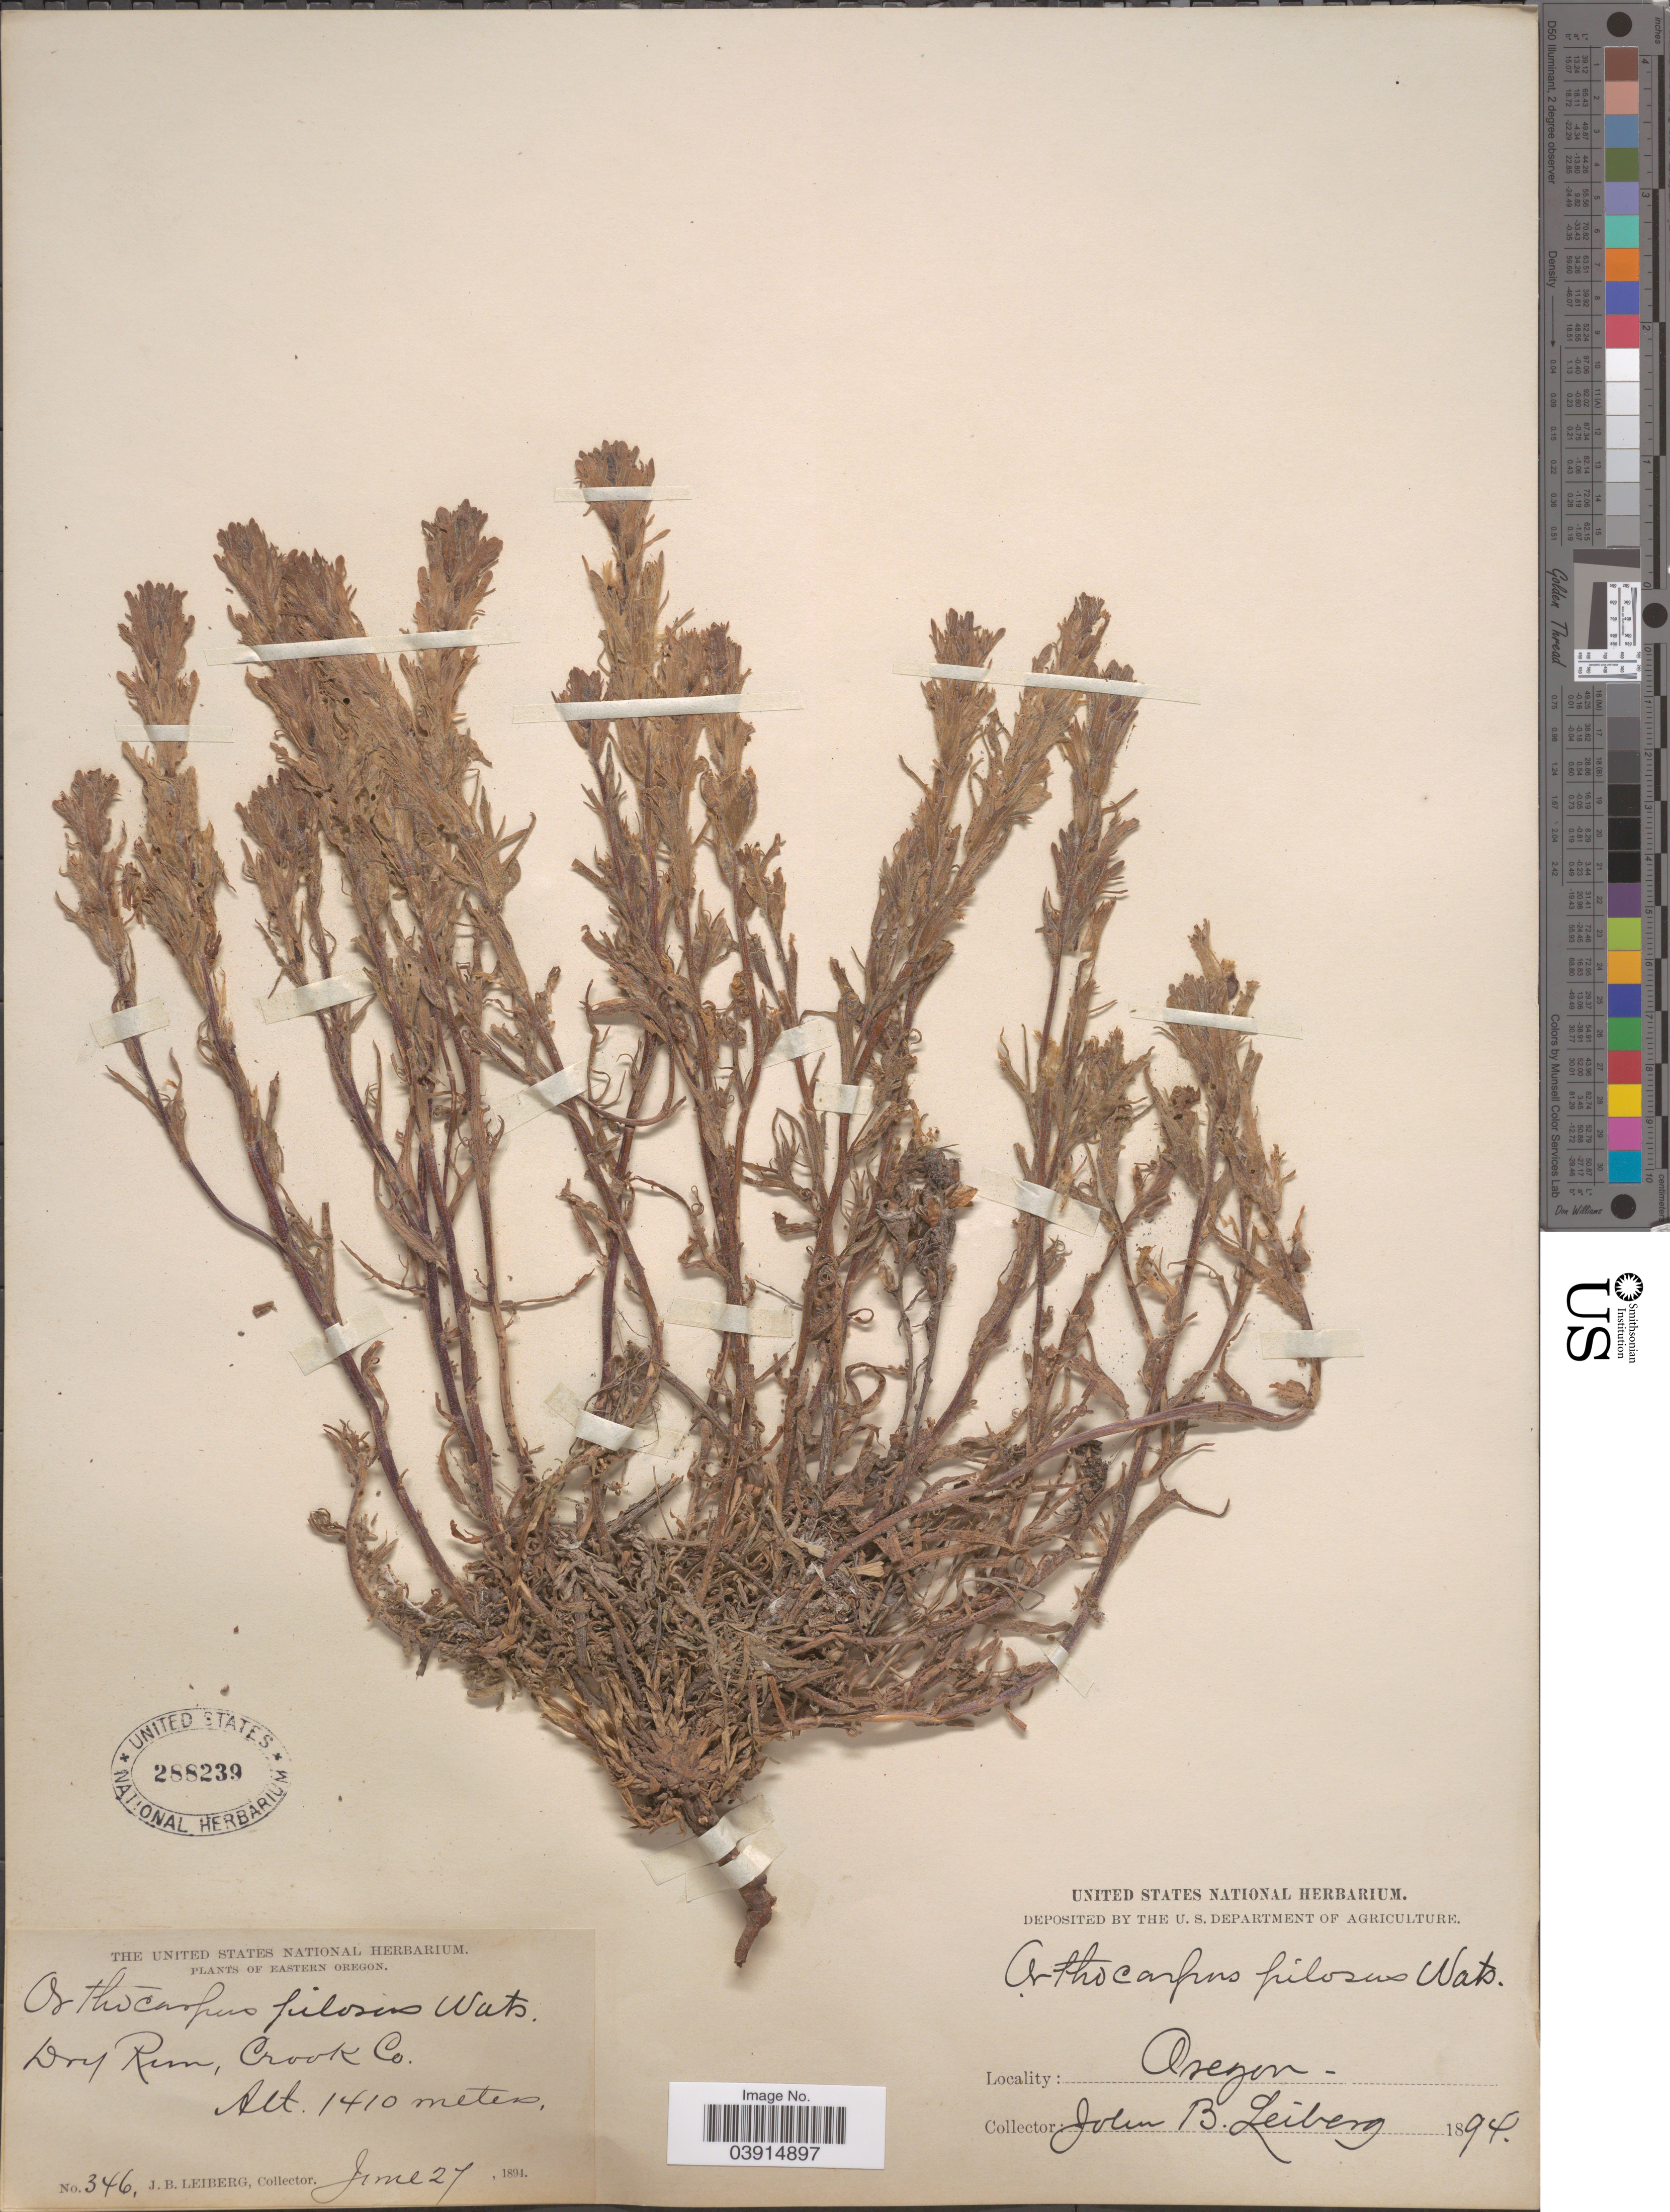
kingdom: Plantae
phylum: Tracheophyta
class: Magnoliopsida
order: Lamiales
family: Orobanchaceae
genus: Castilleja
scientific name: Castilleja sp.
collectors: J. B. Leiberg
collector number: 346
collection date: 1894-06-27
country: United States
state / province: Oregon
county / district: Crook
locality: Eastern Oregon. Dry rim, Crook Co.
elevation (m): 1410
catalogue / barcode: US 288239